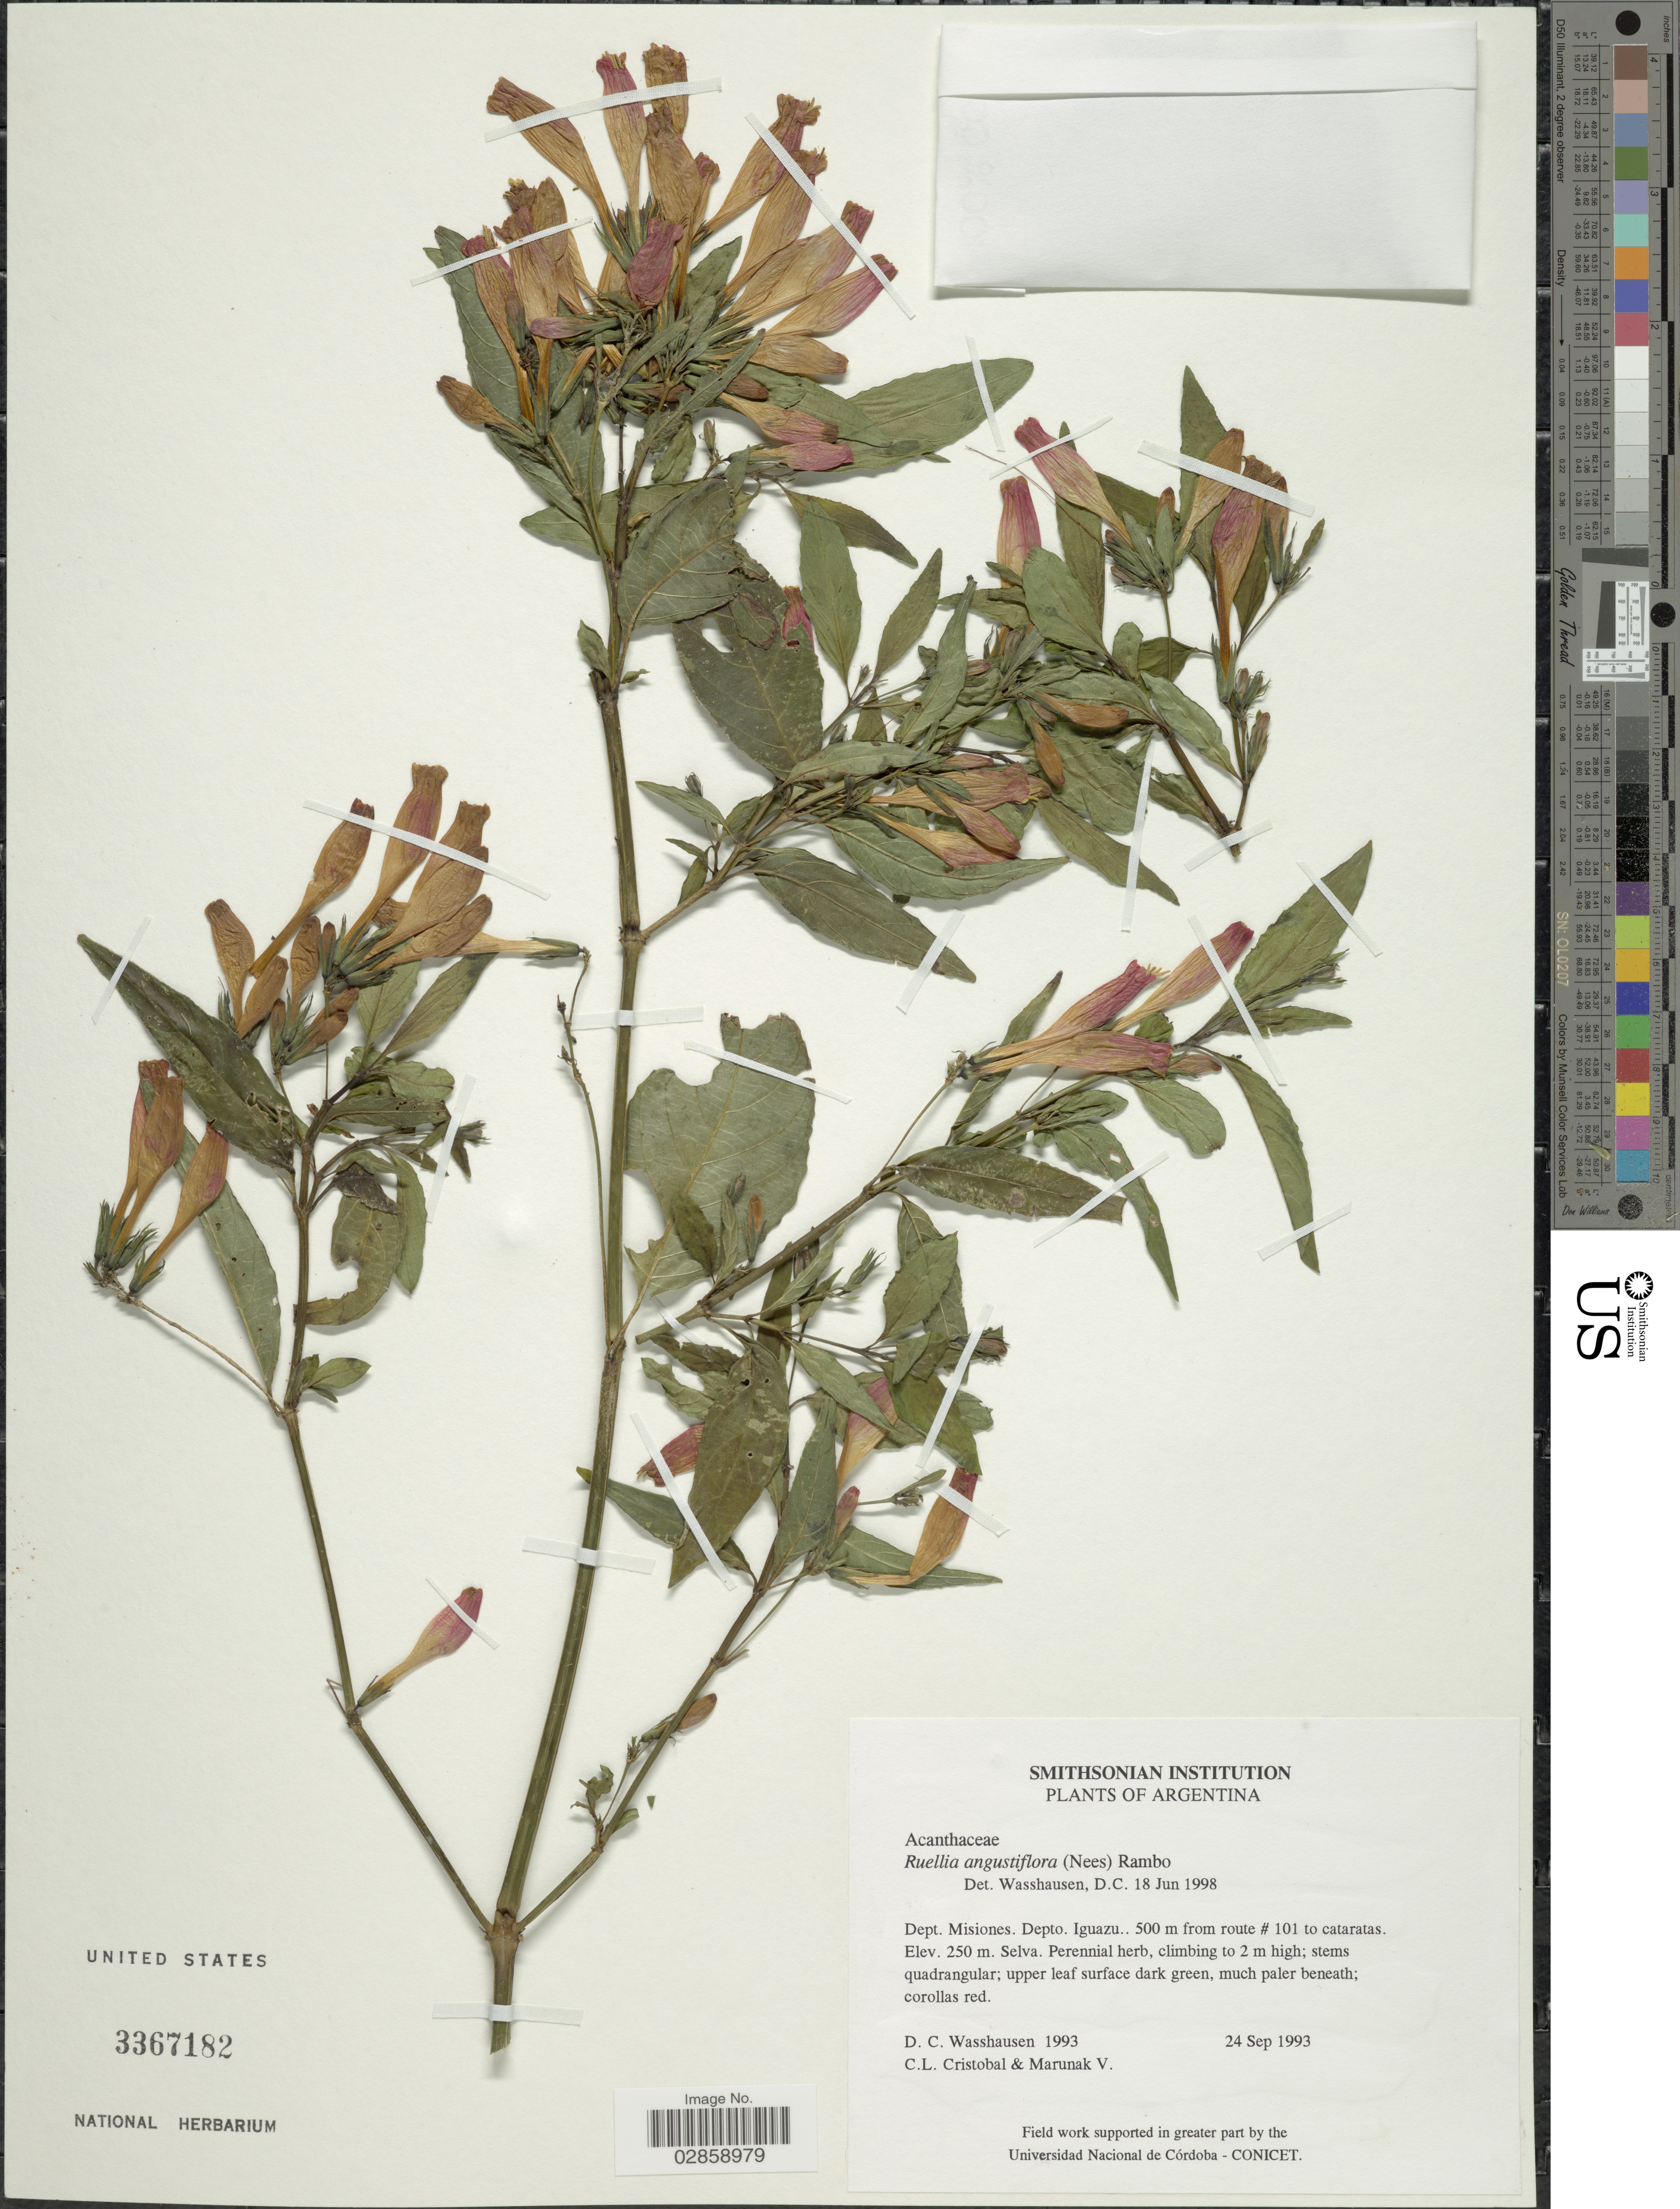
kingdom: Plantae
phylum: Tracheophyta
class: Magnoliopsida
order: Lamiales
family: Acanthaceae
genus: Ruellia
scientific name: Ruellia angustiflora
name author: (Nees) Lindau ex Rambo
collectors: D. C. Wasshausen, C. L. Cristóbal & V. Marunak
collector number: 1993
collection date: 1993-09-24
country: Argentina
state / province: Misiones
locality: Dept. Misiones. Depto. Iguazu. 500 m from route # 101 to cataratas.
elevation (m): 250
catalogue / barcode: US 3367182